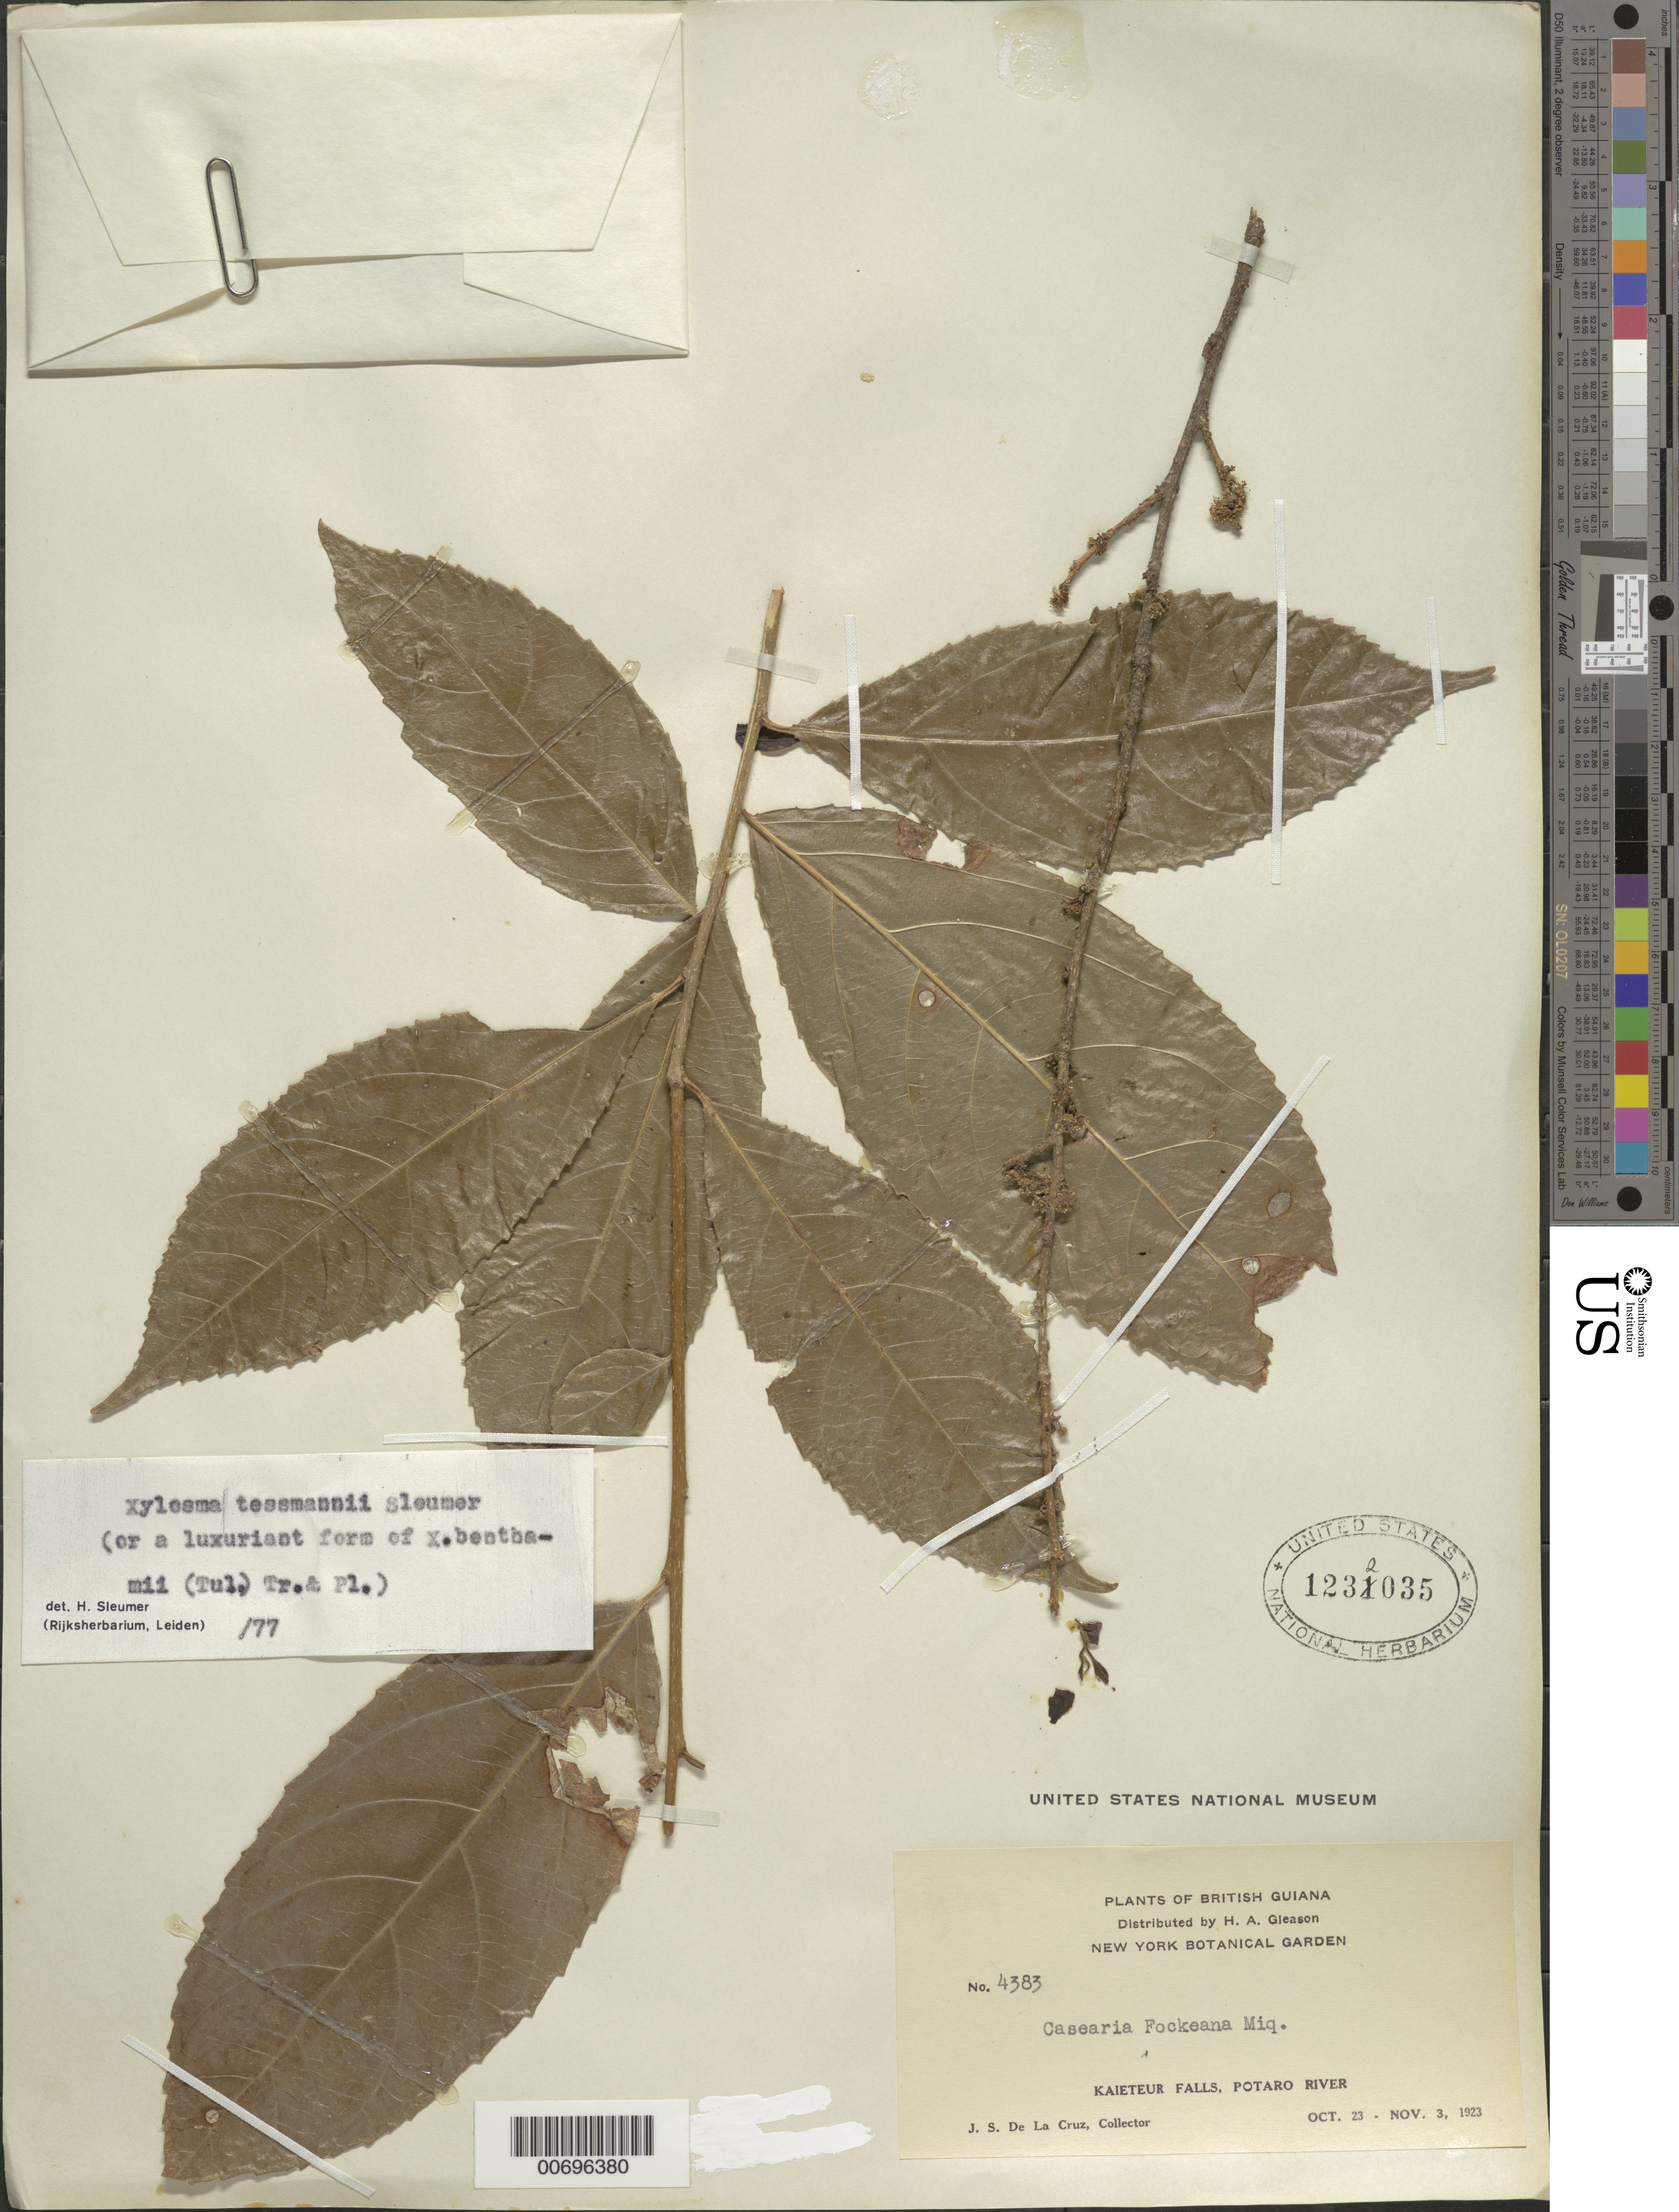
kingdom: Plantae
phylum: Tracheophyta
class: Magnoliopsida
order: Malpighiales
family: Salicaceae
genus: Xylosma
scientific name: Xylosma tessmannii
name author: Sleumer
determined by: Sleumer, H. O.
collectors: J. S. de la Cruz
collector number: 4383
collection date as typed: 23-Oct-23 to 3-Nov-23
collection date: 1923-10-23/1923-11-03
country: Guyana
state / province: Potaro-Siparuni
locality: Kaieteur Falls, Potaro R.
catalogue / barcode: US 1232035